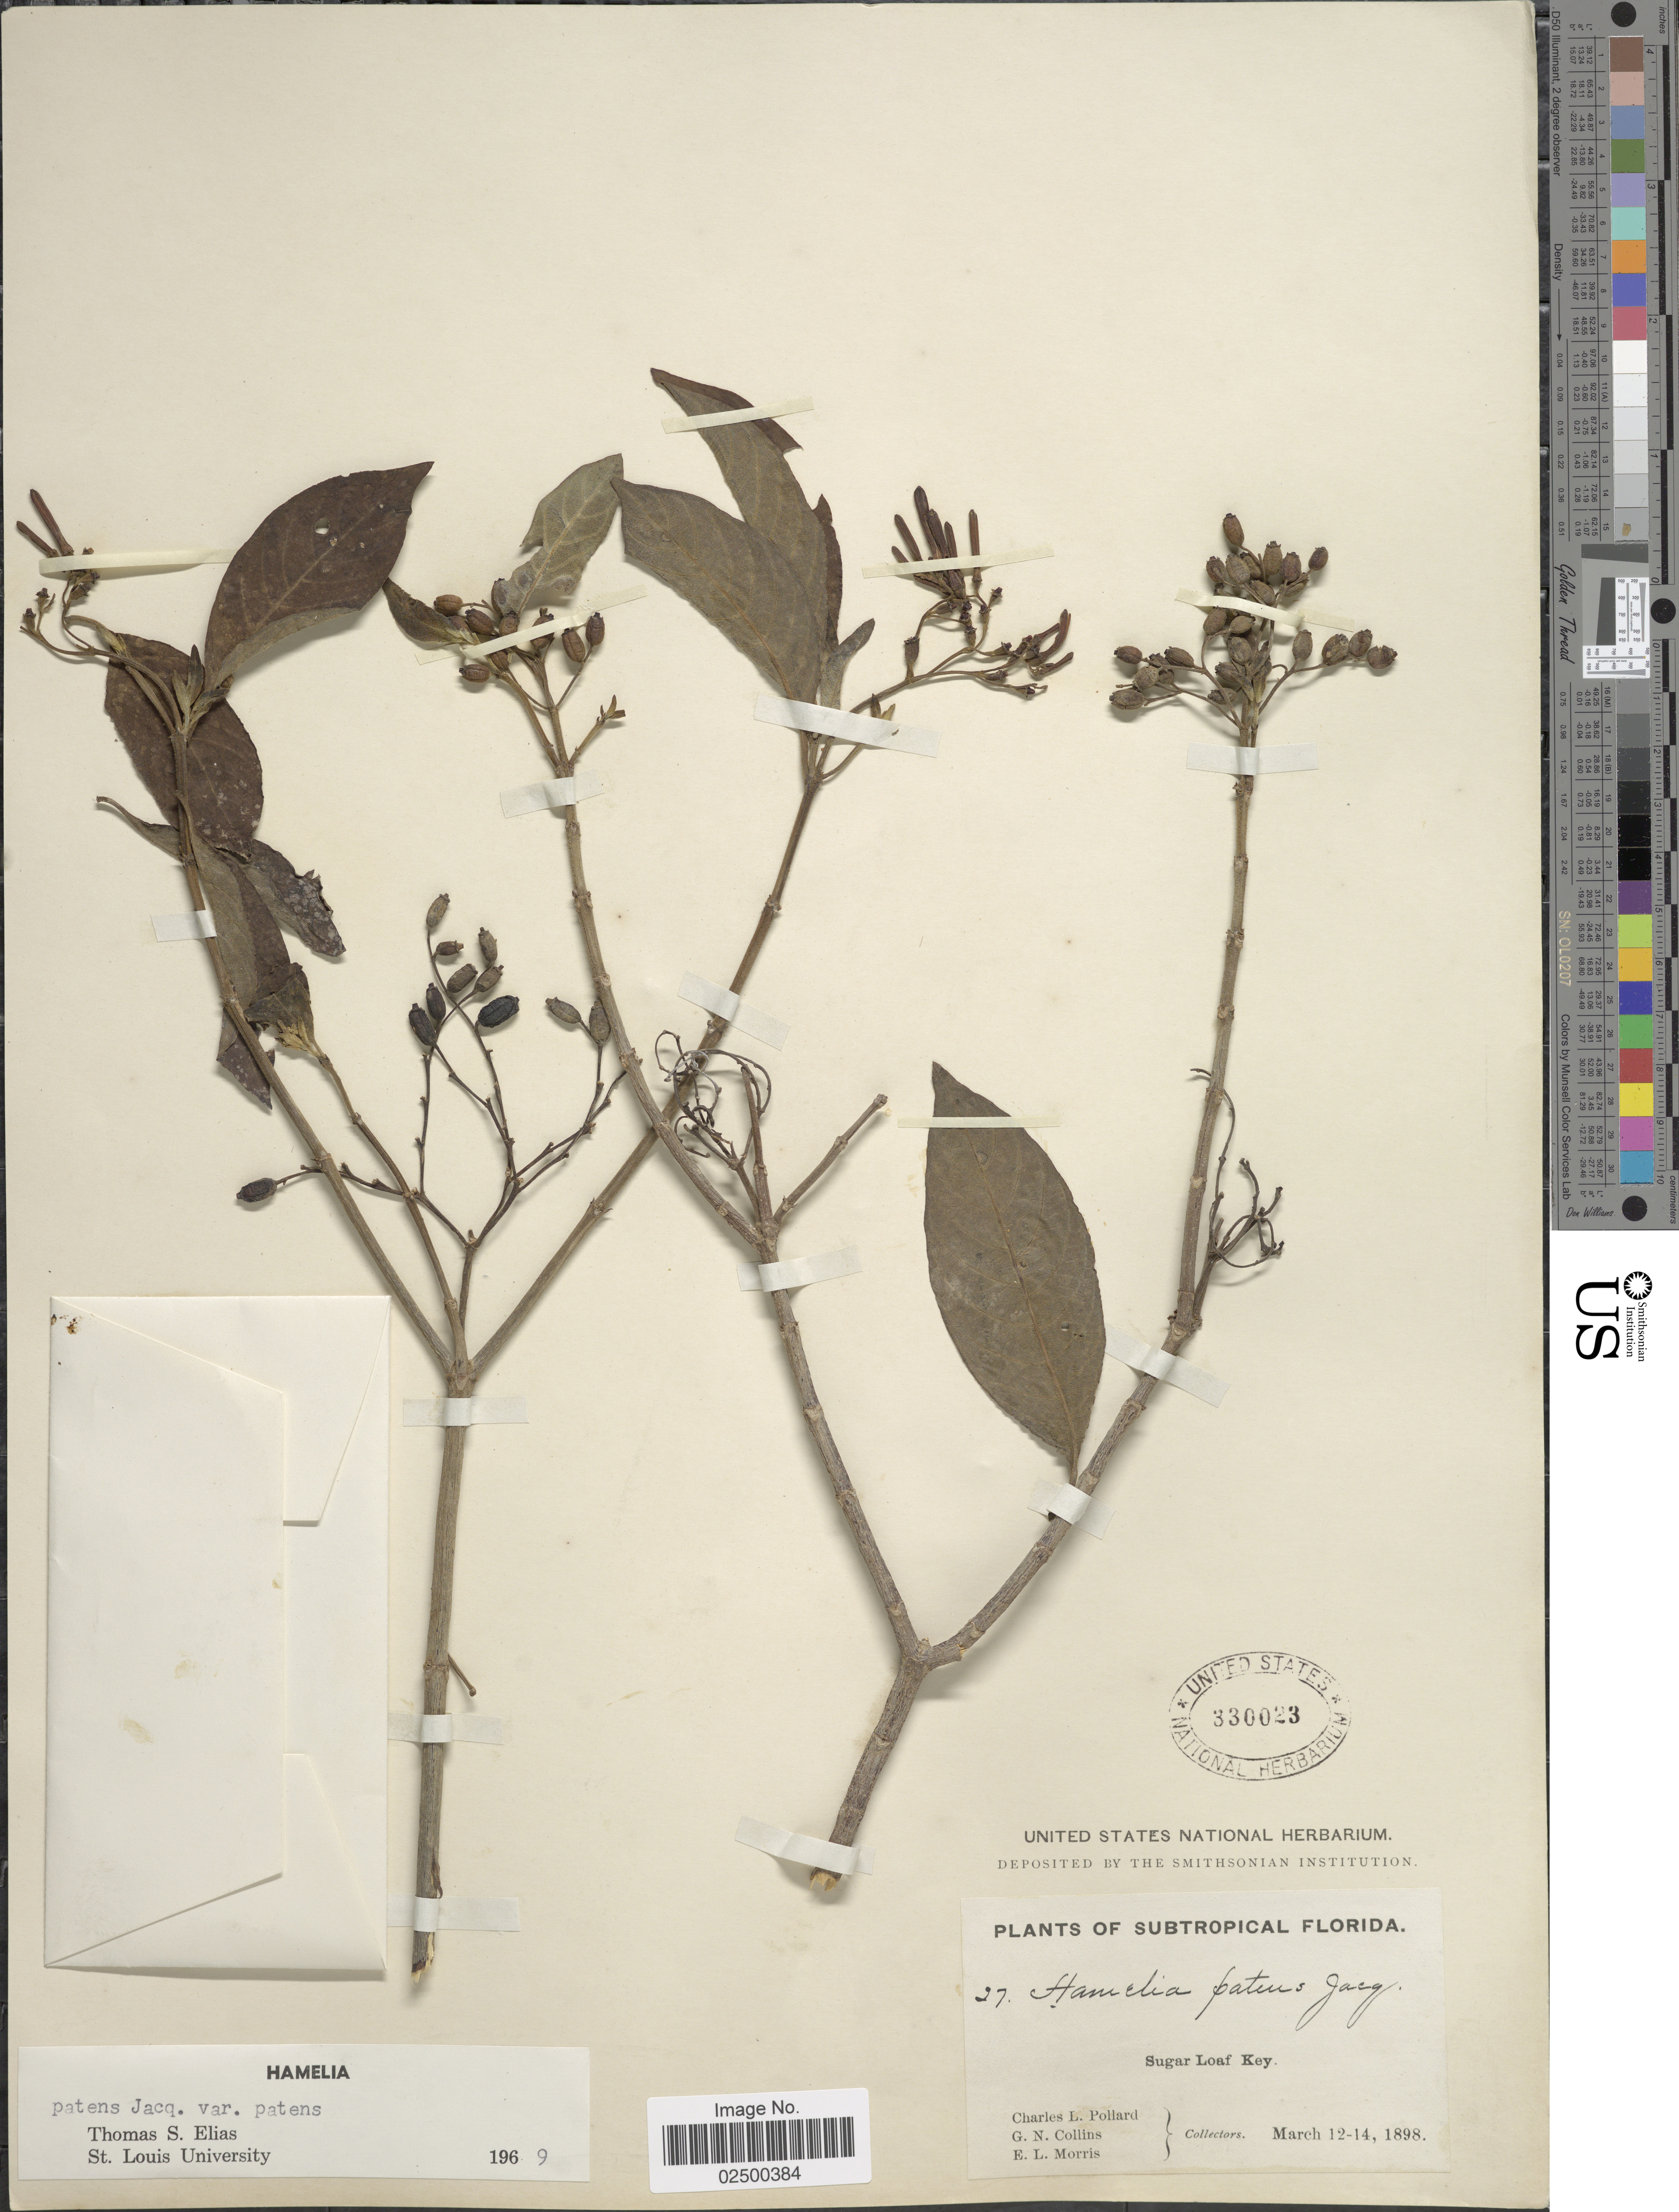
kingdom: Plantae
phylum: Tracheophyta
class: Magnoliopsida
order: Gentianales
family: Rubiaceae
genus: Hamelia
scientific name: Hamelia patens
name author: Jacq.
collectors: C. L. Pollard, G. Collins & E. Morris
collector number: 27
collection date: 1898-03-12/1898-03-14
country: United States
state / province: Florida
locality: Subtropical Florida, Sugar Loaf Key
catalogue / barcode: US 330023